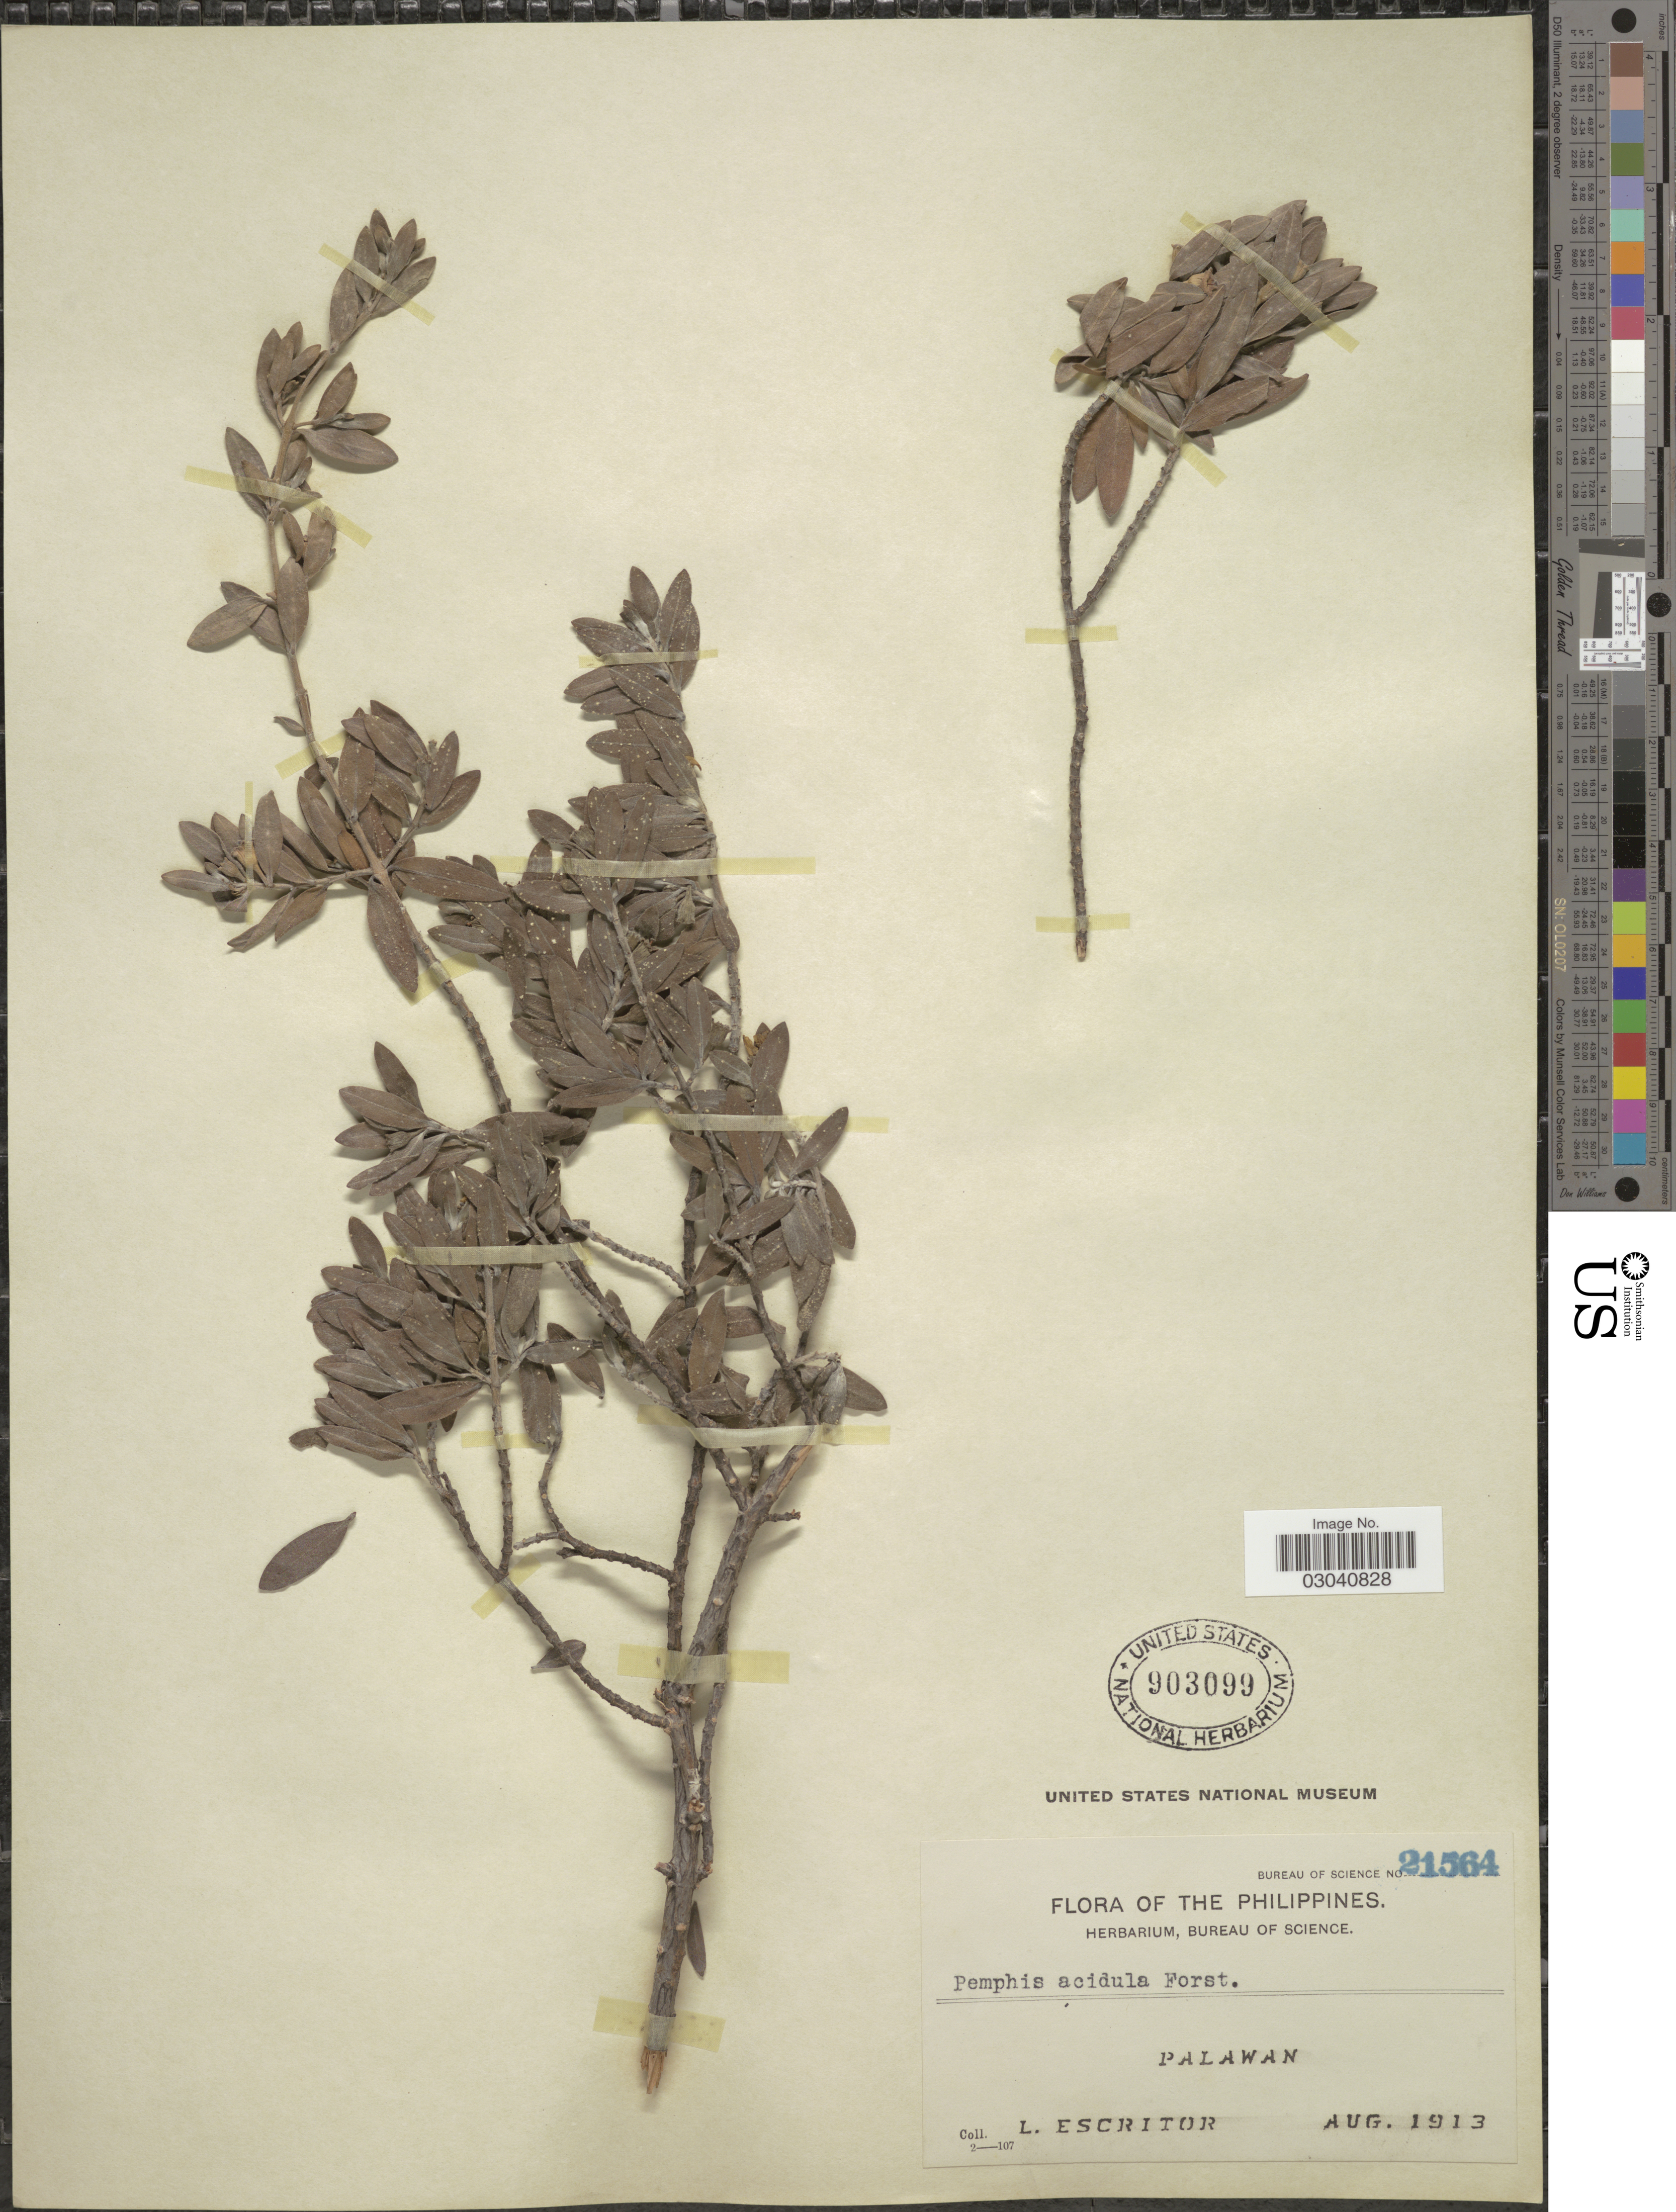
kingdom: Plantae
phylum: Tracheophyta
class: Magnoliopsida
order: Myrtales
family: Lythraceae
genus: Pemphis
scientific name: Pemphis acidula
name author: J.R. Forst. & G. Forst.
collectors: L. Escritor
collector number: Bureau of Science 21564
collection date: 1913-08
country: Philippines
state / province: Mimaropa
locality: Palawan.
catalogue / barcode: US 903099